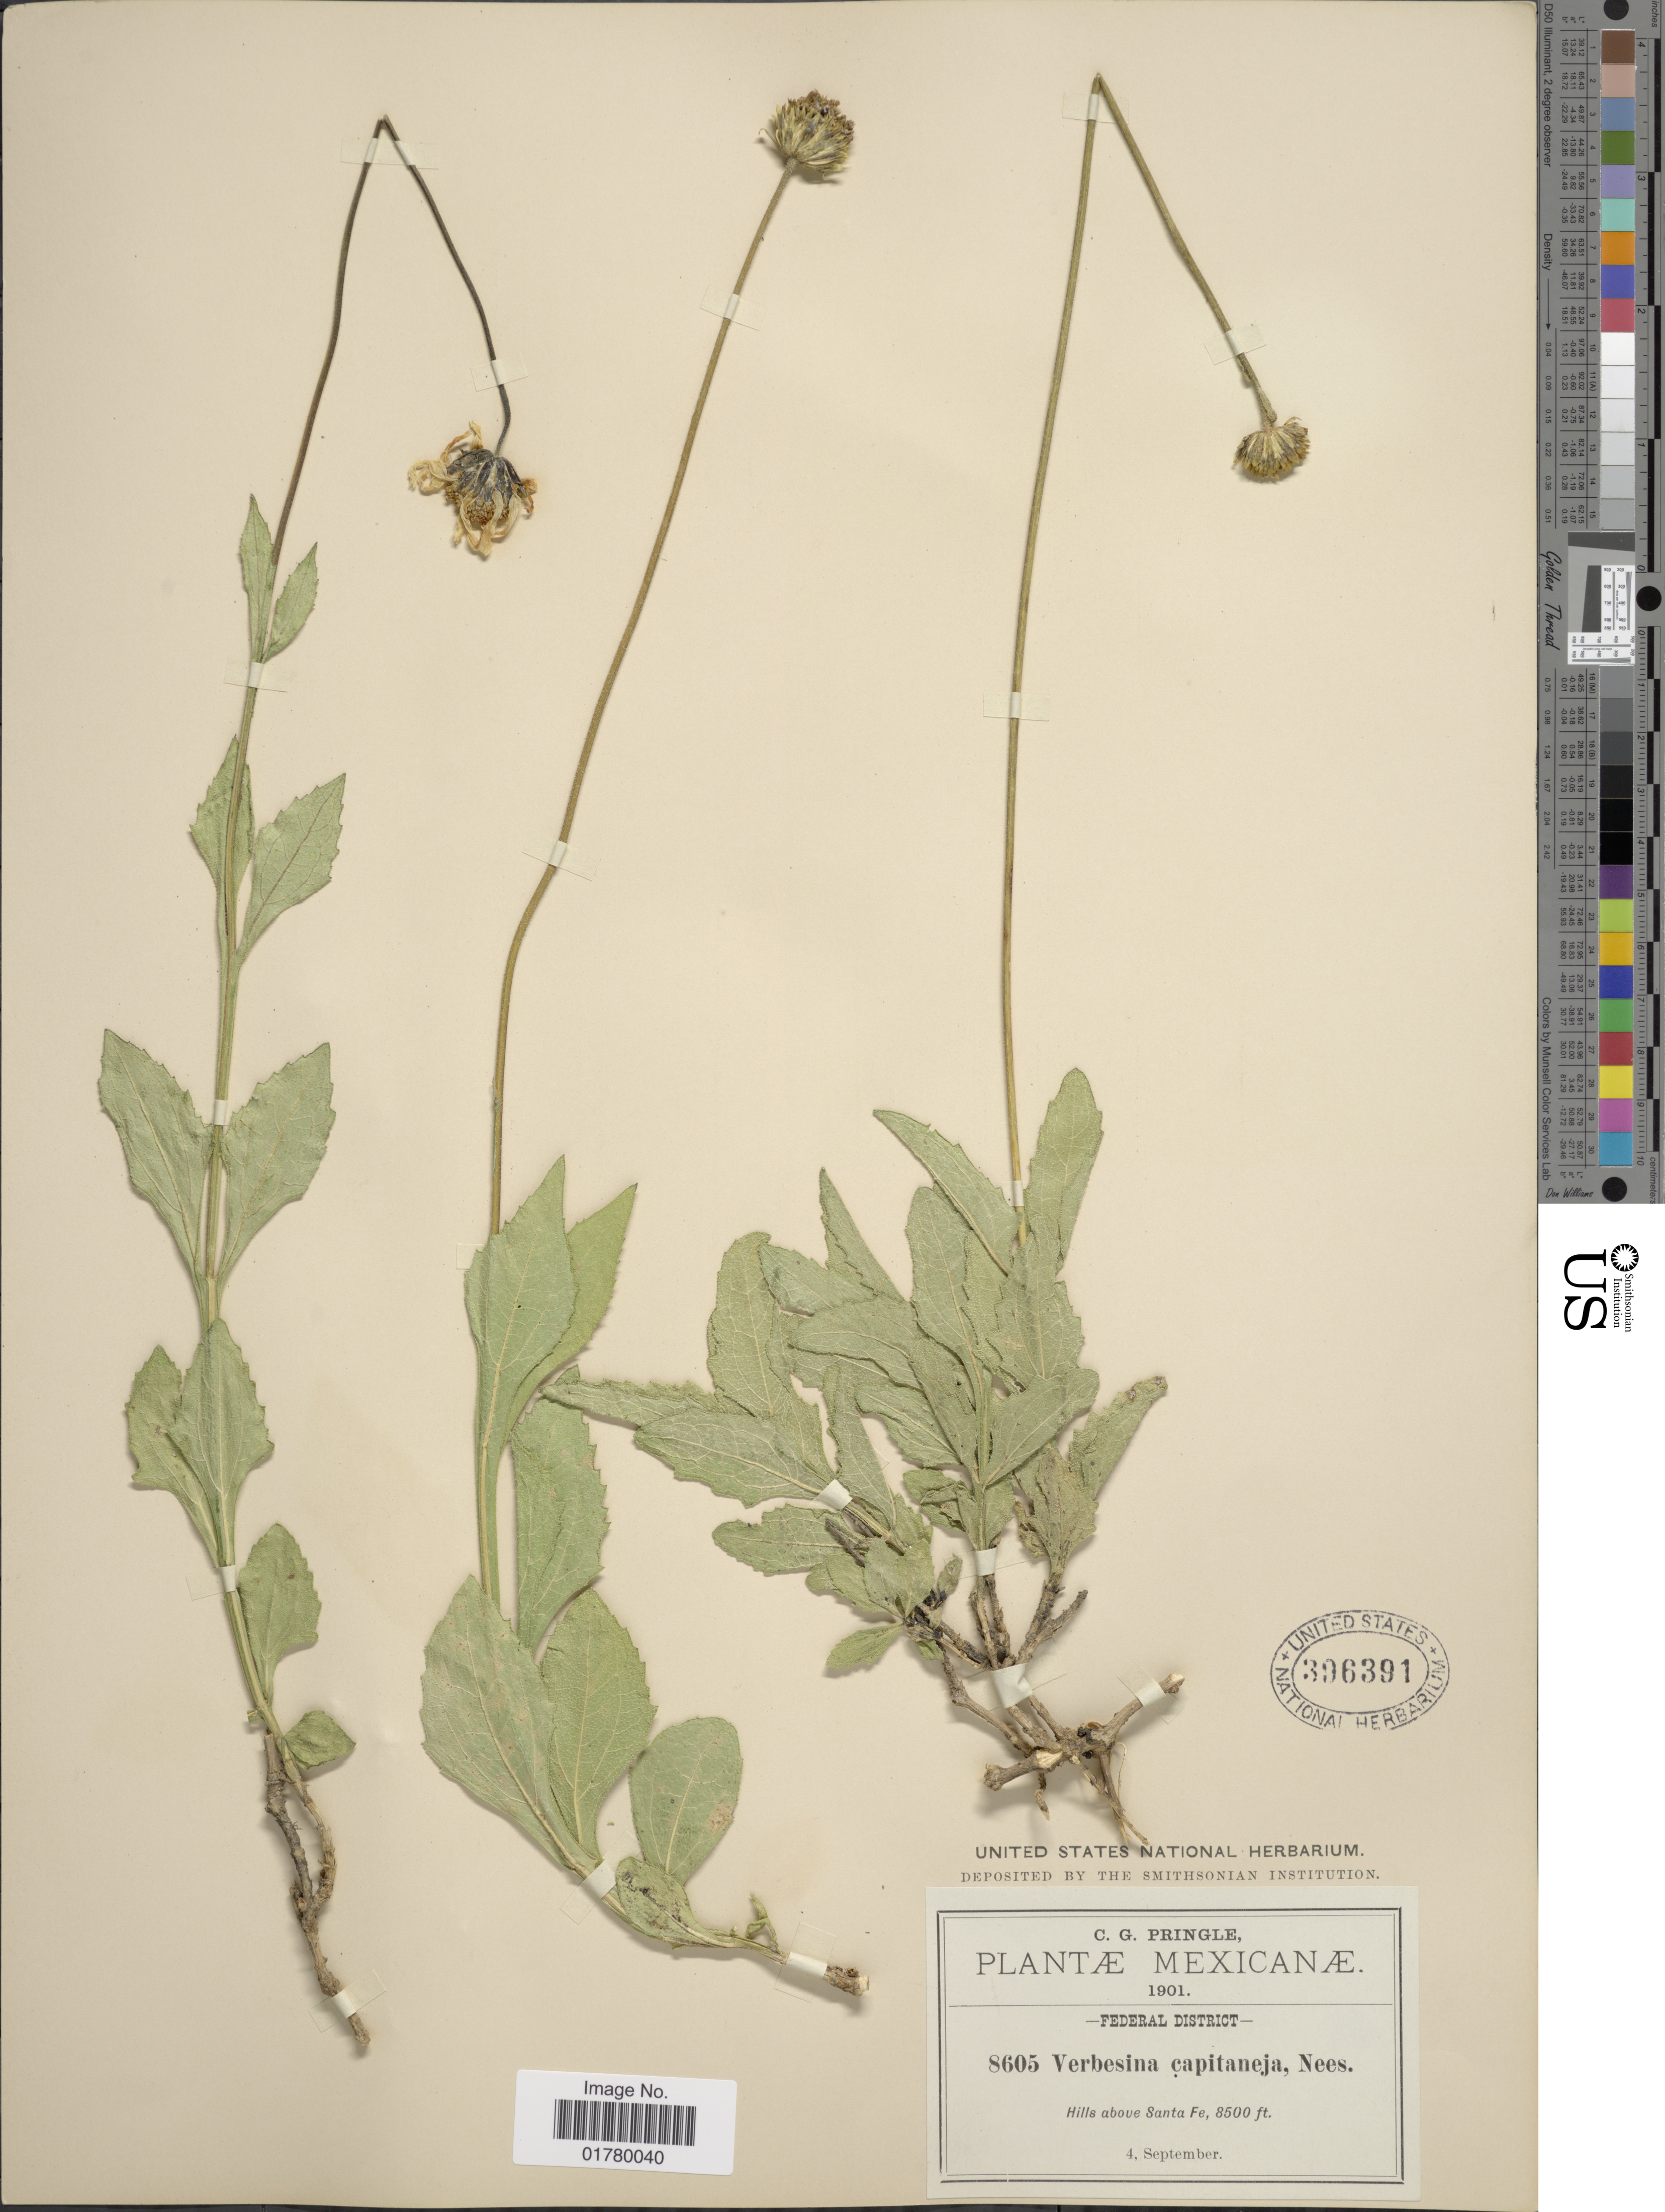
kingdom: Plantae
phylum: Tracheophyta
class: Magnoliopsida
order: Asterales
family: Asteraceae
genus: Verbesina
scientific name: Verbesina pedunculosa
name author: (DC.) B.L. Rob.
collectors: C. G. Pringle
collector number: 8605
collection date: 1901-09-04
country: Mexico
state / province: Distrito Federal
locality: Hills above Santa Fe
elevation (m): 2591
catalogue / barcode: US 396391